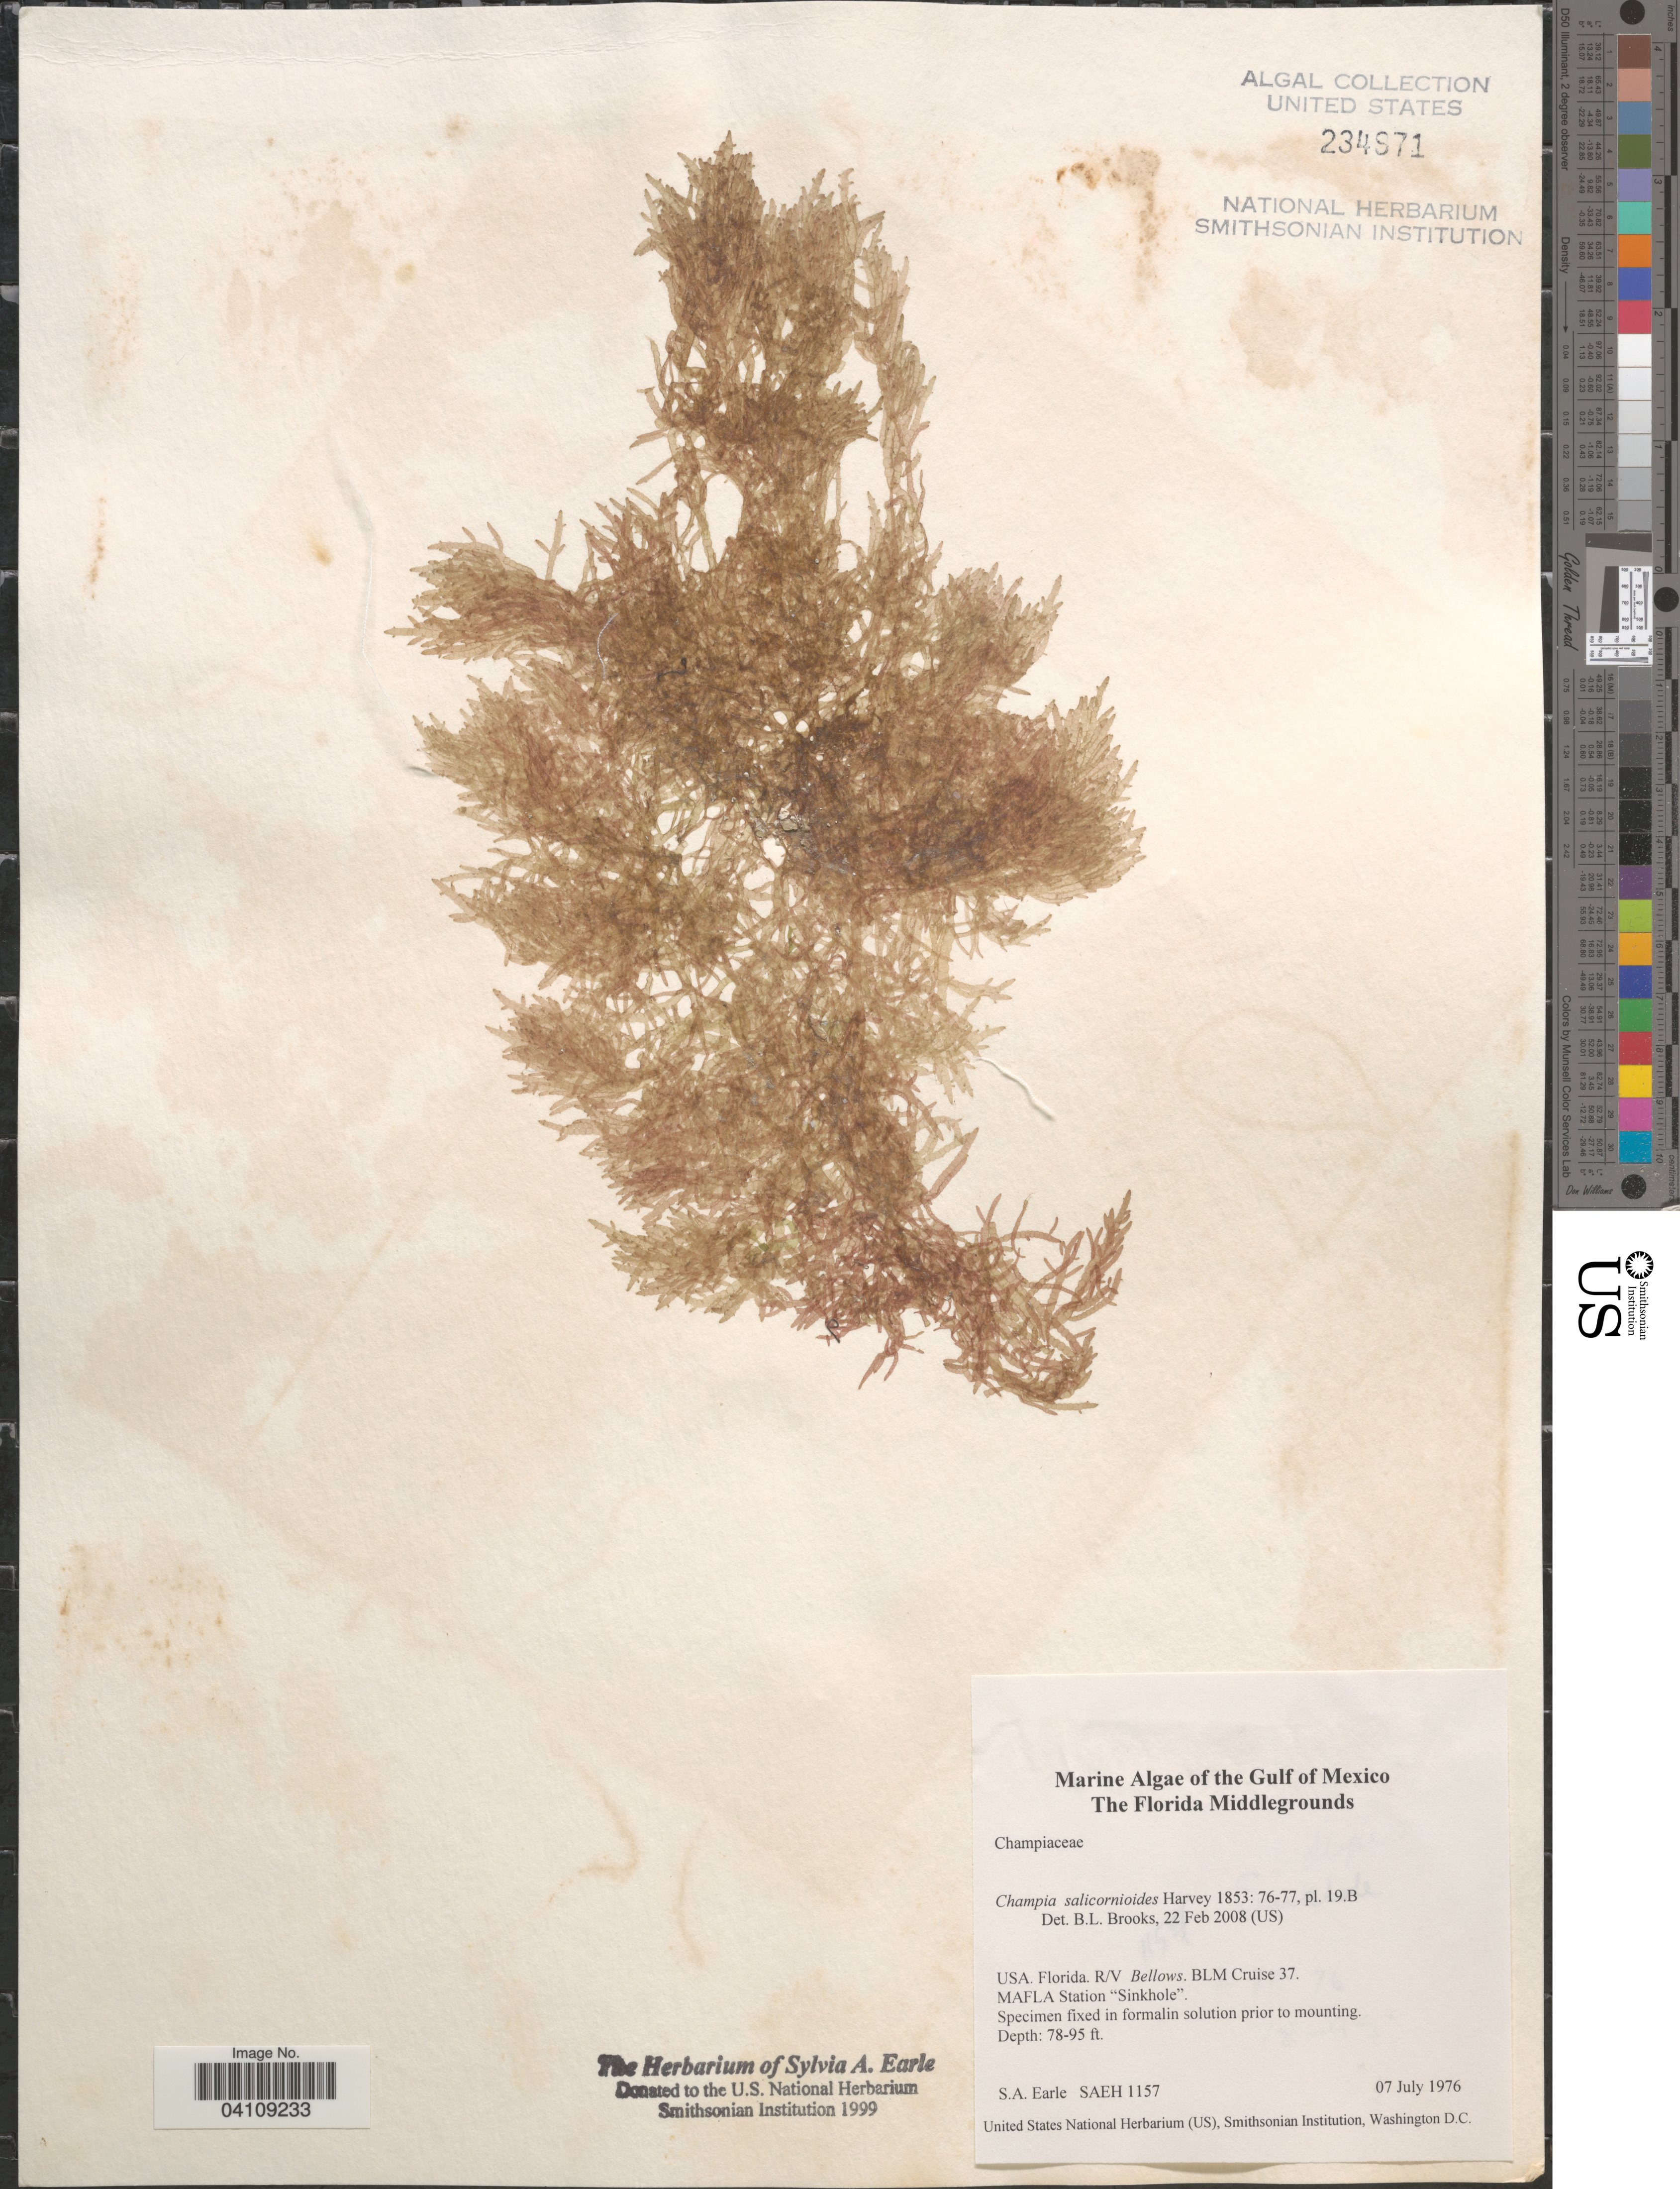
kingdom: Plantae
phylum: Rhodophyta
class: Florideophyceae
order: Rhodymeniales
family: Champiaceae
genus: Champia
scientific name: Champia salicornioides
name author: Harv.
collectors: S. A. Earle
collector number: SAEH 1157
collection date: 1976-07-07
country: United States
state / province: Florida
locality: Gulf of Mexico. The Florida Middlegrounds. Florida. R/V Bellows. BLM Cruise 37. MAFLA Station "Sinkhole".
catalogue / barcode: US 234971